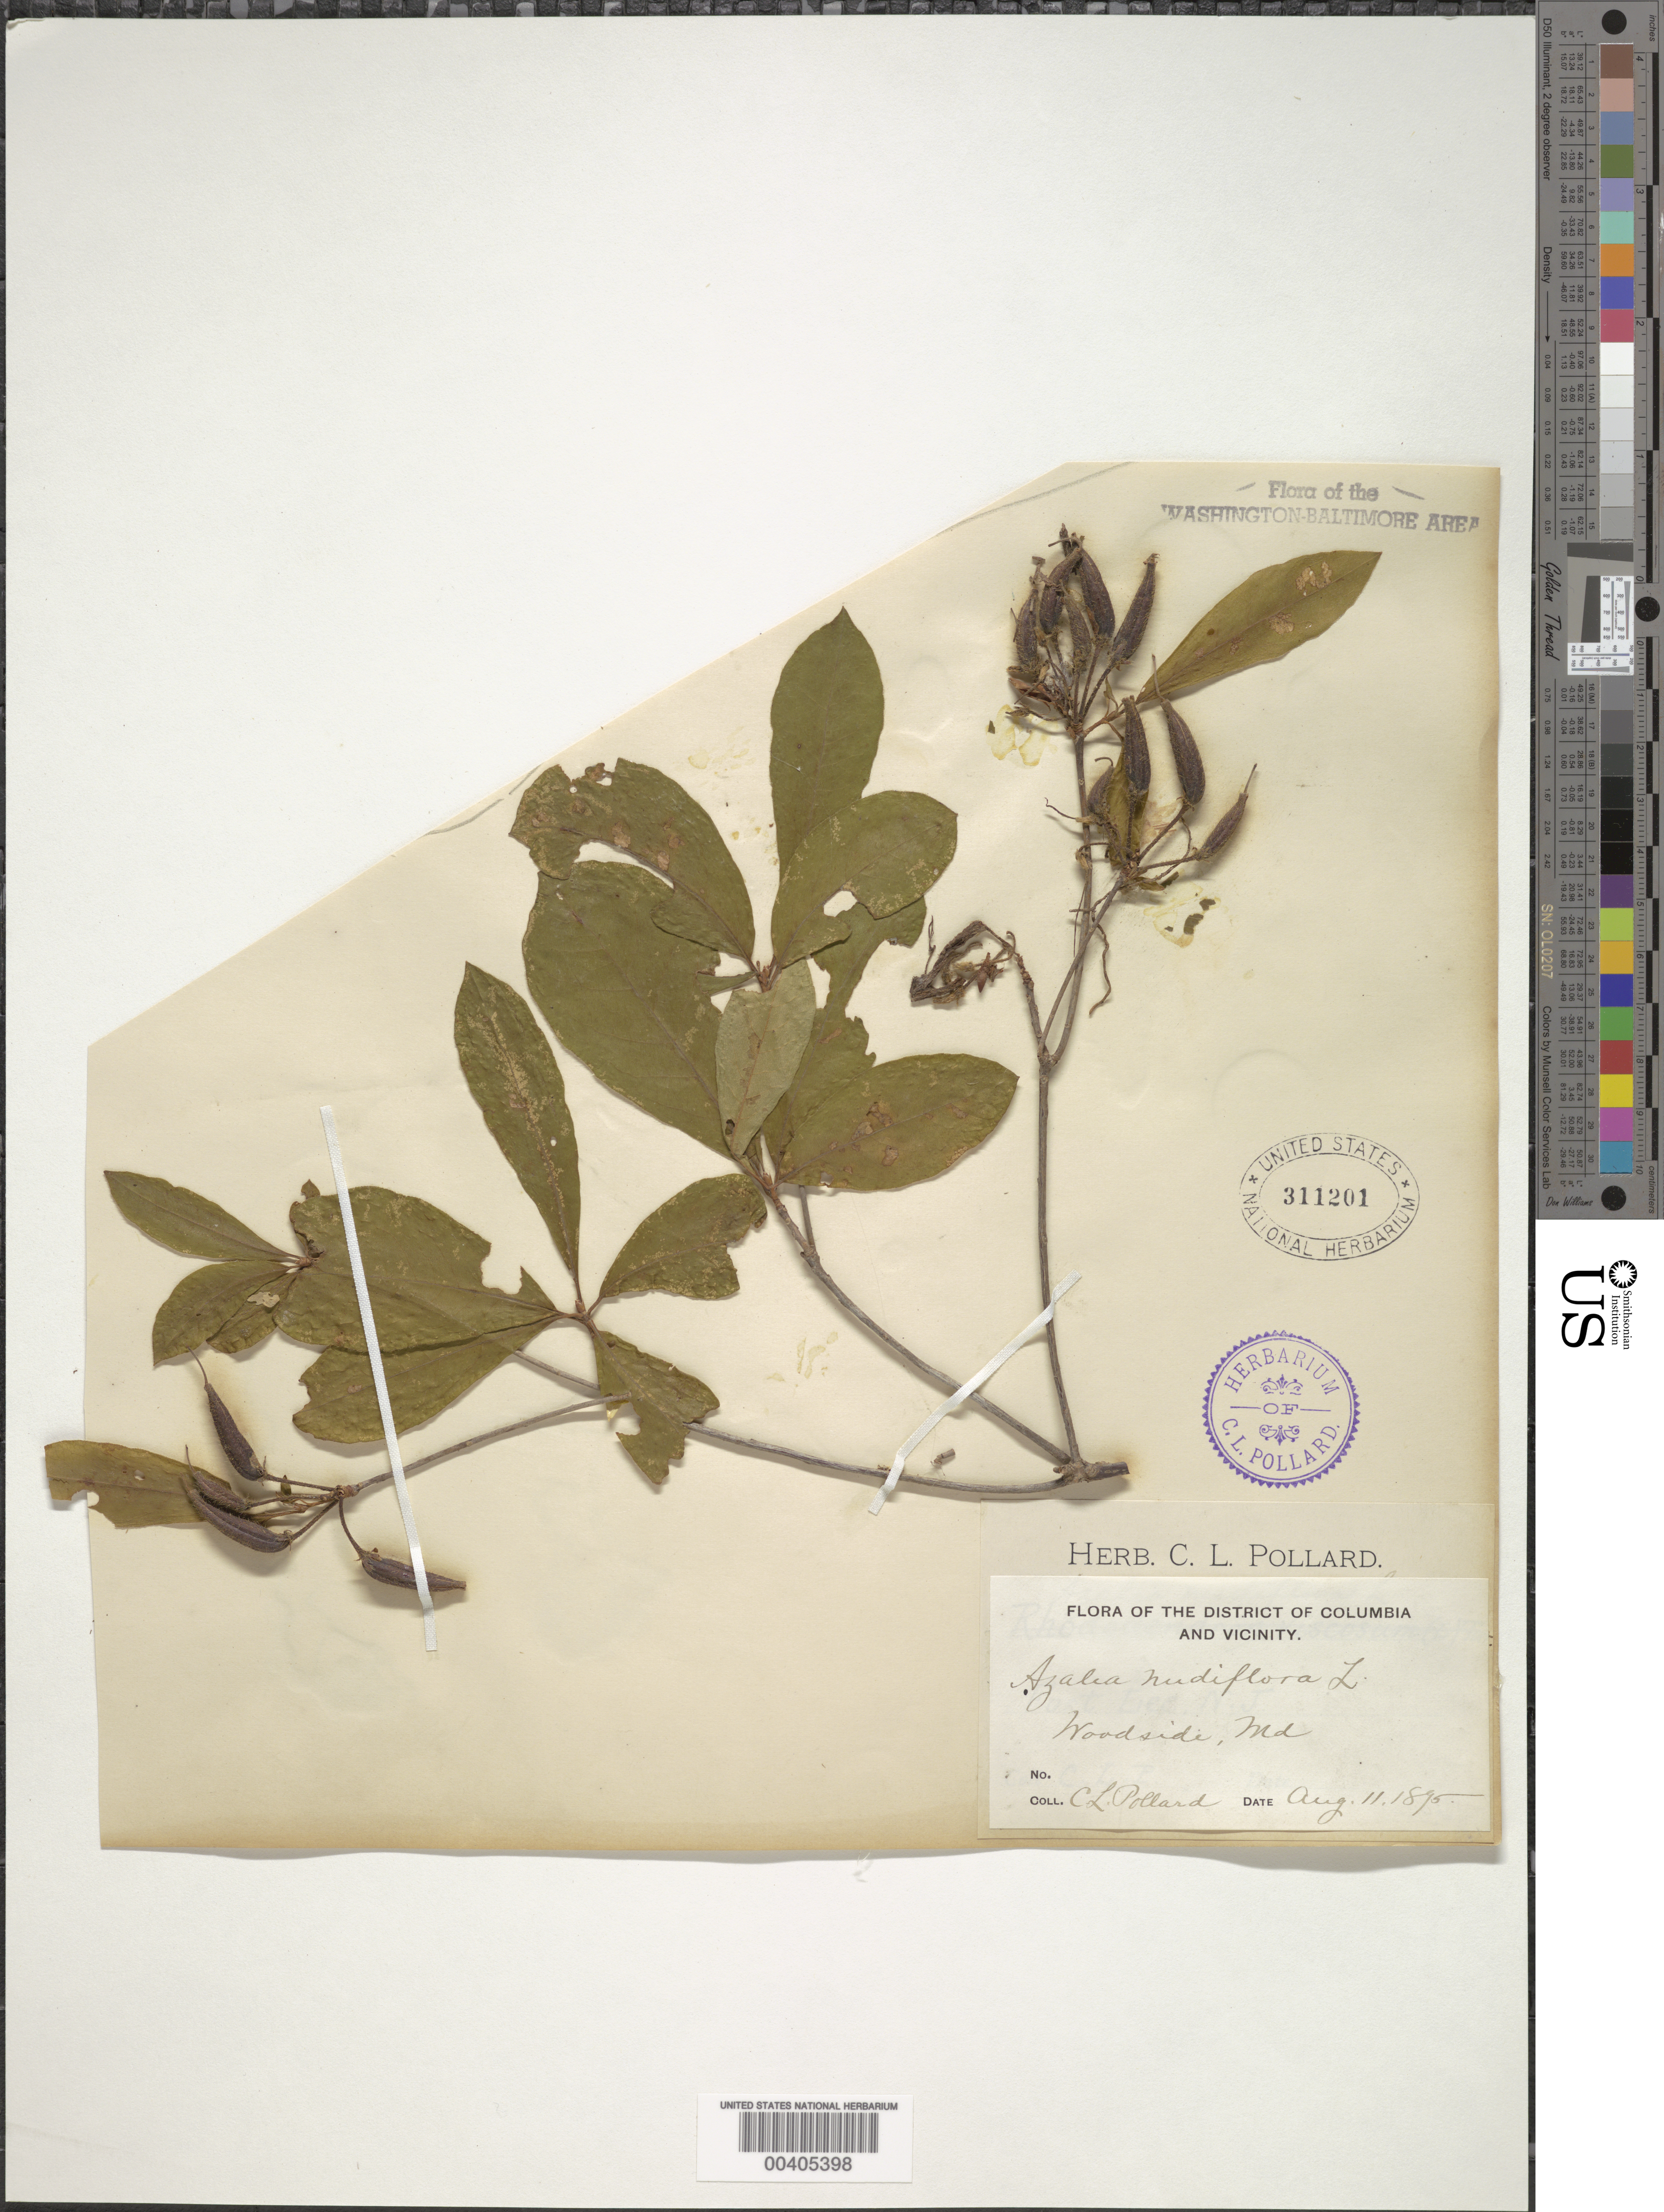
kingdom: Plantae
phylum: Tracheophyta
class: Magnoliopsida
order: Ericales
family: Ericaceae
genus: Rhododendron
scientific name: Rhododendron periclymenoides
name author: (Michx.) Shinners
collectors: K. Lems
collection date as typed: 02 May 1959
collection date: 1959-05-02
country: United States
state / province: Maryland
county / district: Baltimore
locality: Towson, Goucher College Campus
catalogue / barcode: US 2388201